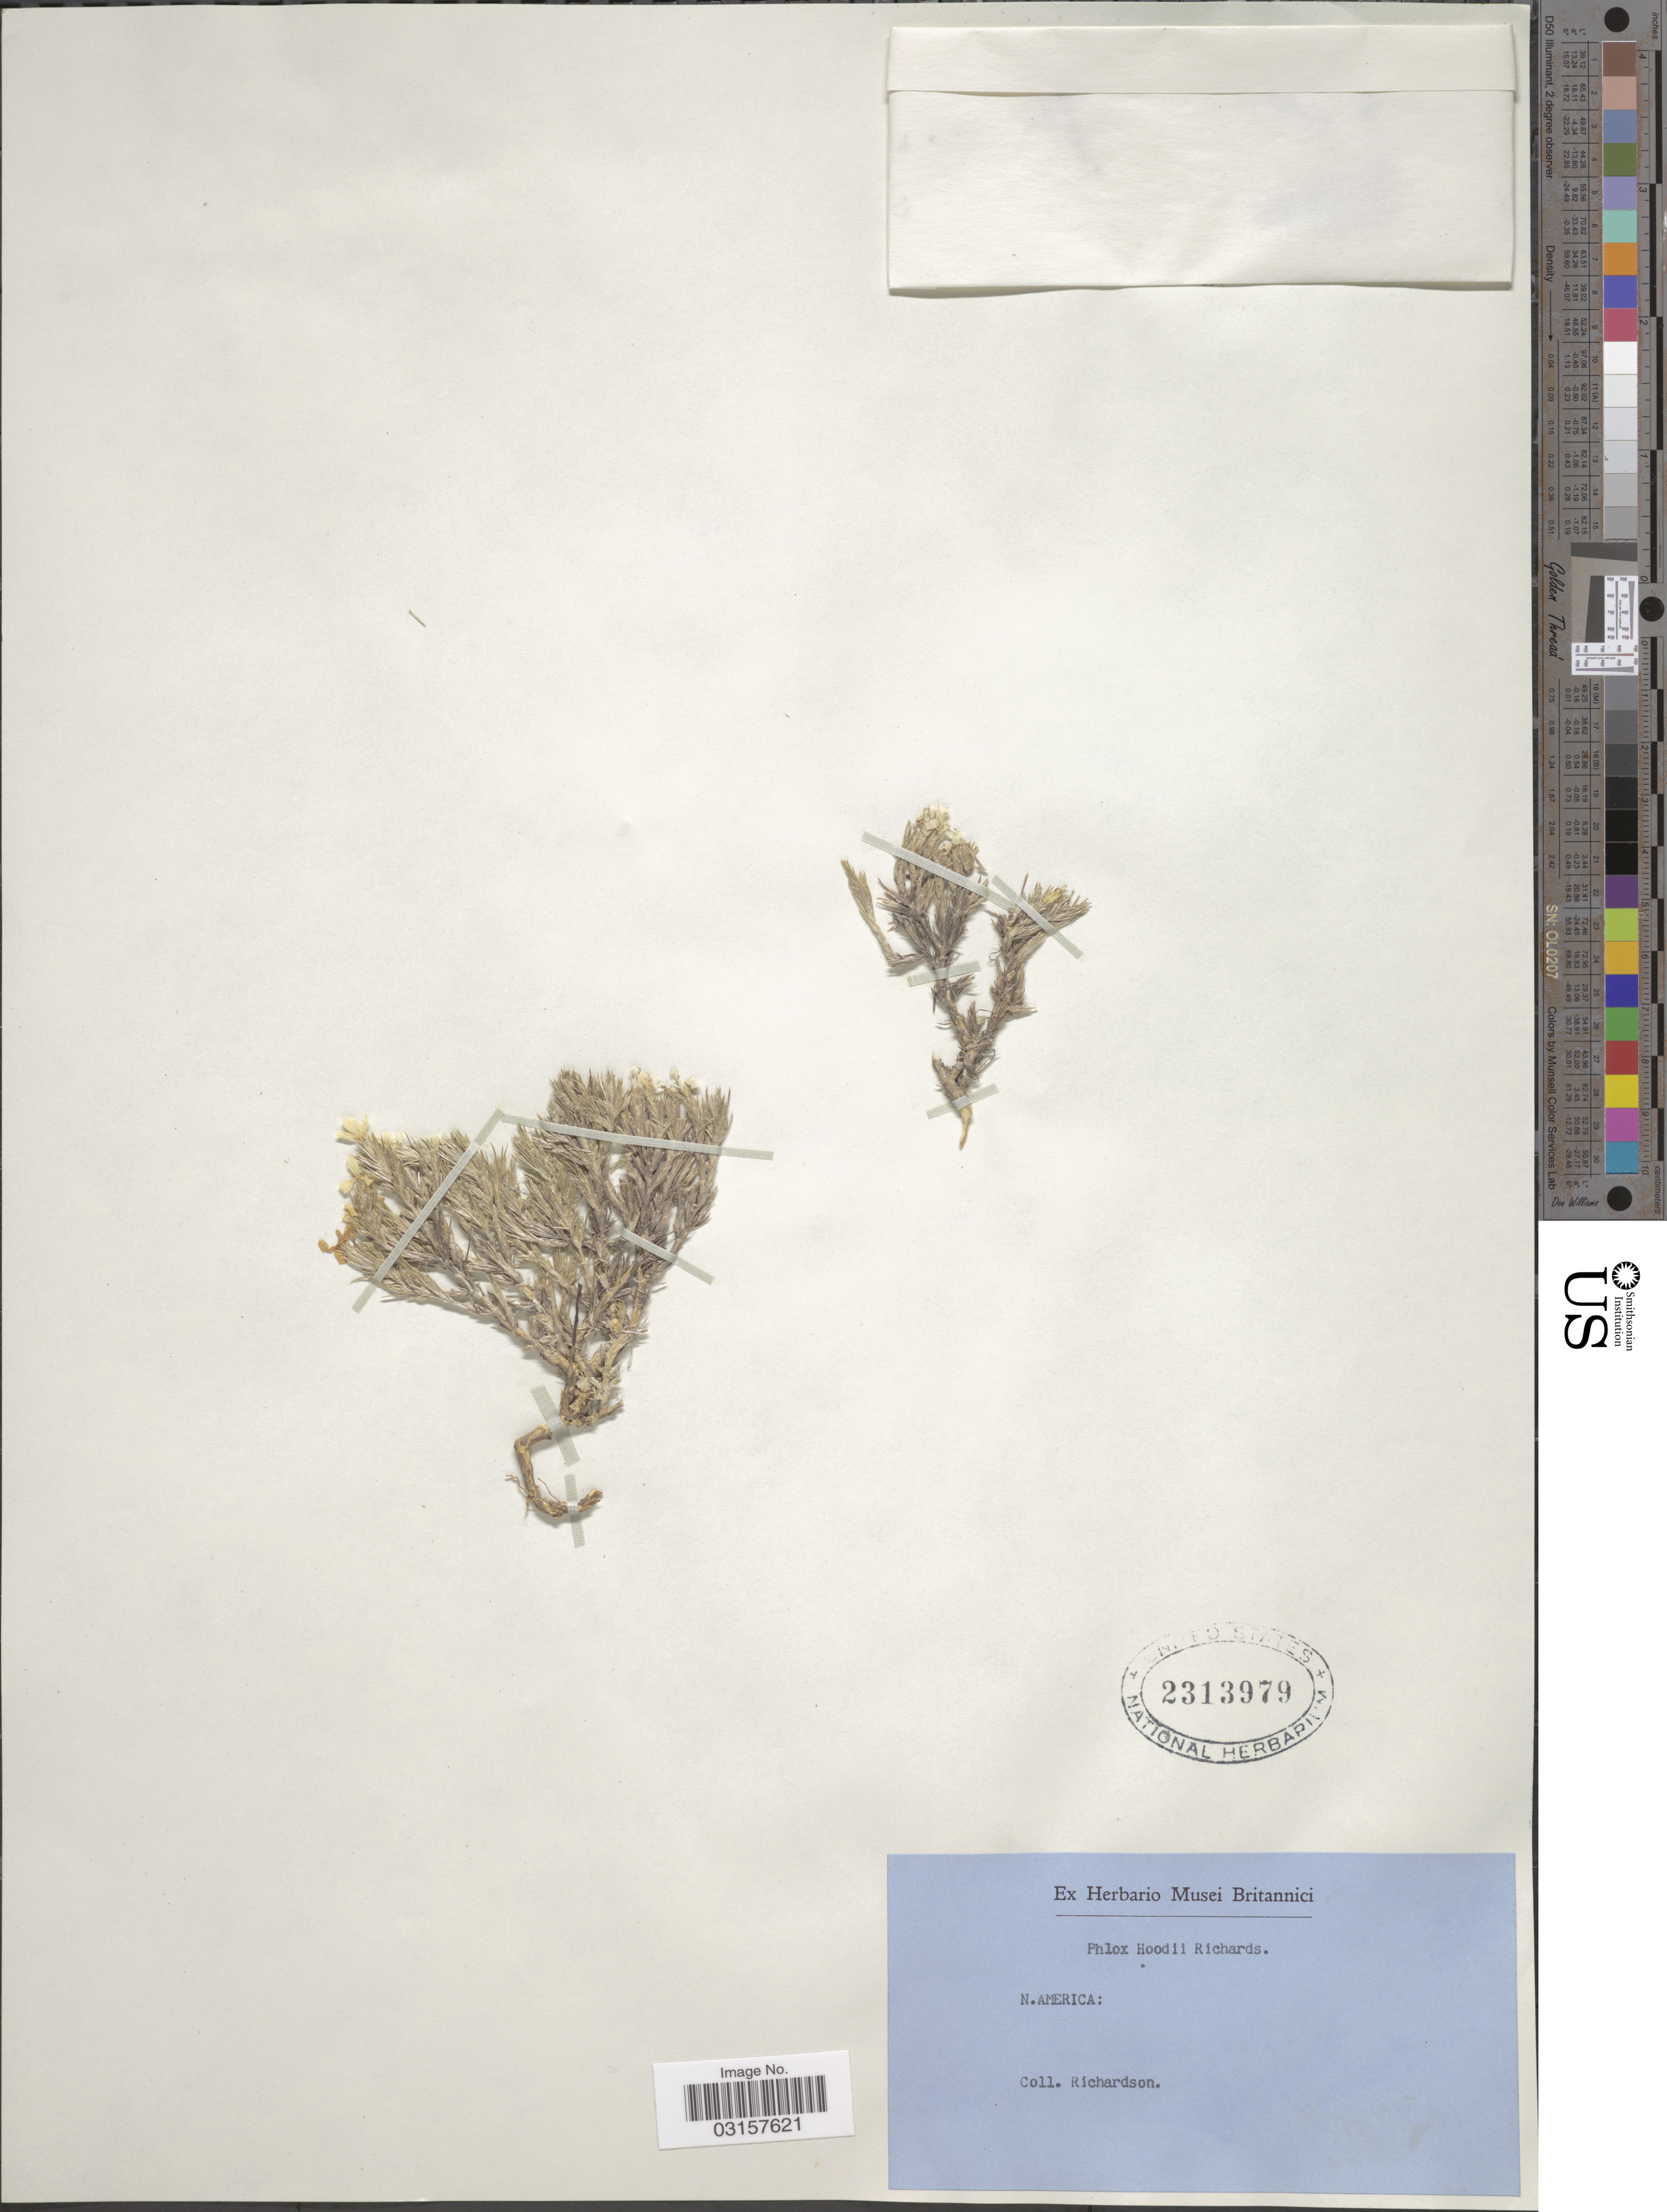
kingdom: Plantae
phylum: Tracheophyta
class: Magnoliopsida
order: Ericales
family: Polemoniaceae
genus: Phlox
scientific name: Phlox hoodii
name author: Richardson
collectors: -- Richardson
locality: N. America.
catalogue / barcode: US 2313979